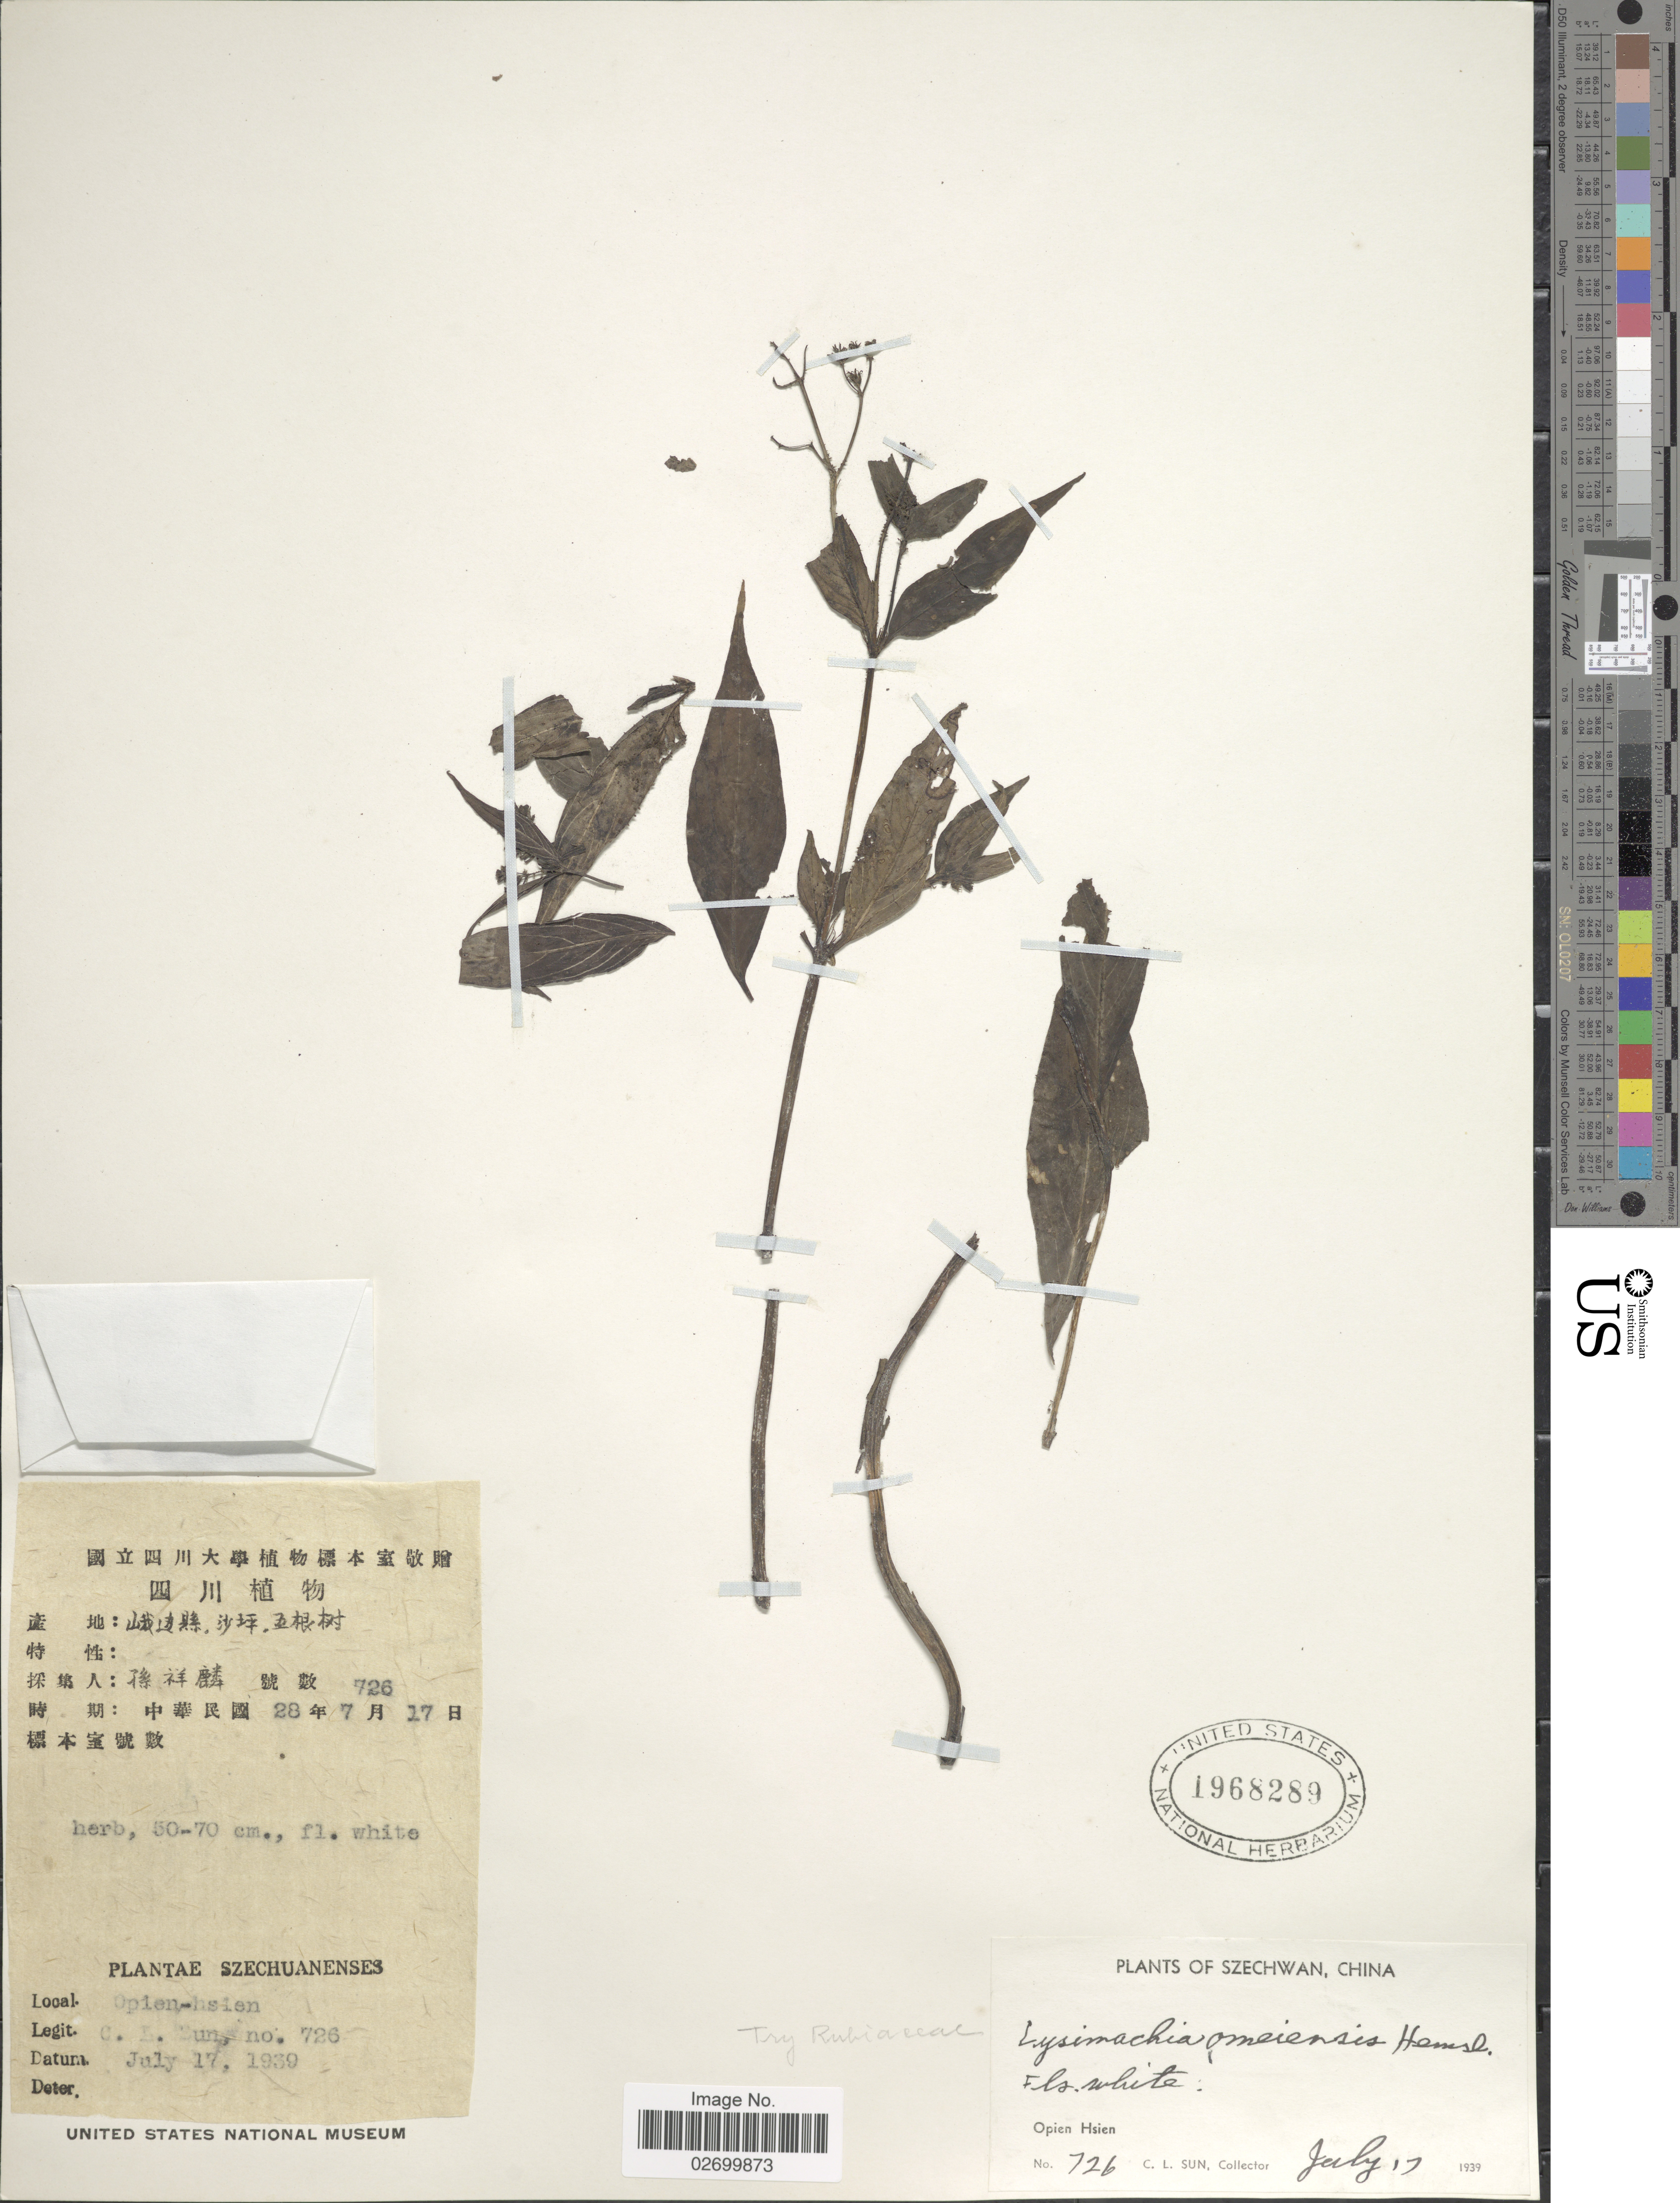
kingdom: Plantae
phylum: Tracheophyta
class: Magnoliopsida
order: Gentianales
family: Rubiaceae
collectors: C. Sun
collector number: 726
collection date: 1939-07-17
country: China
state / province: Sichuan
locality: Szechwan. Opien Hsien.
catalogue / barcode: US 1968289